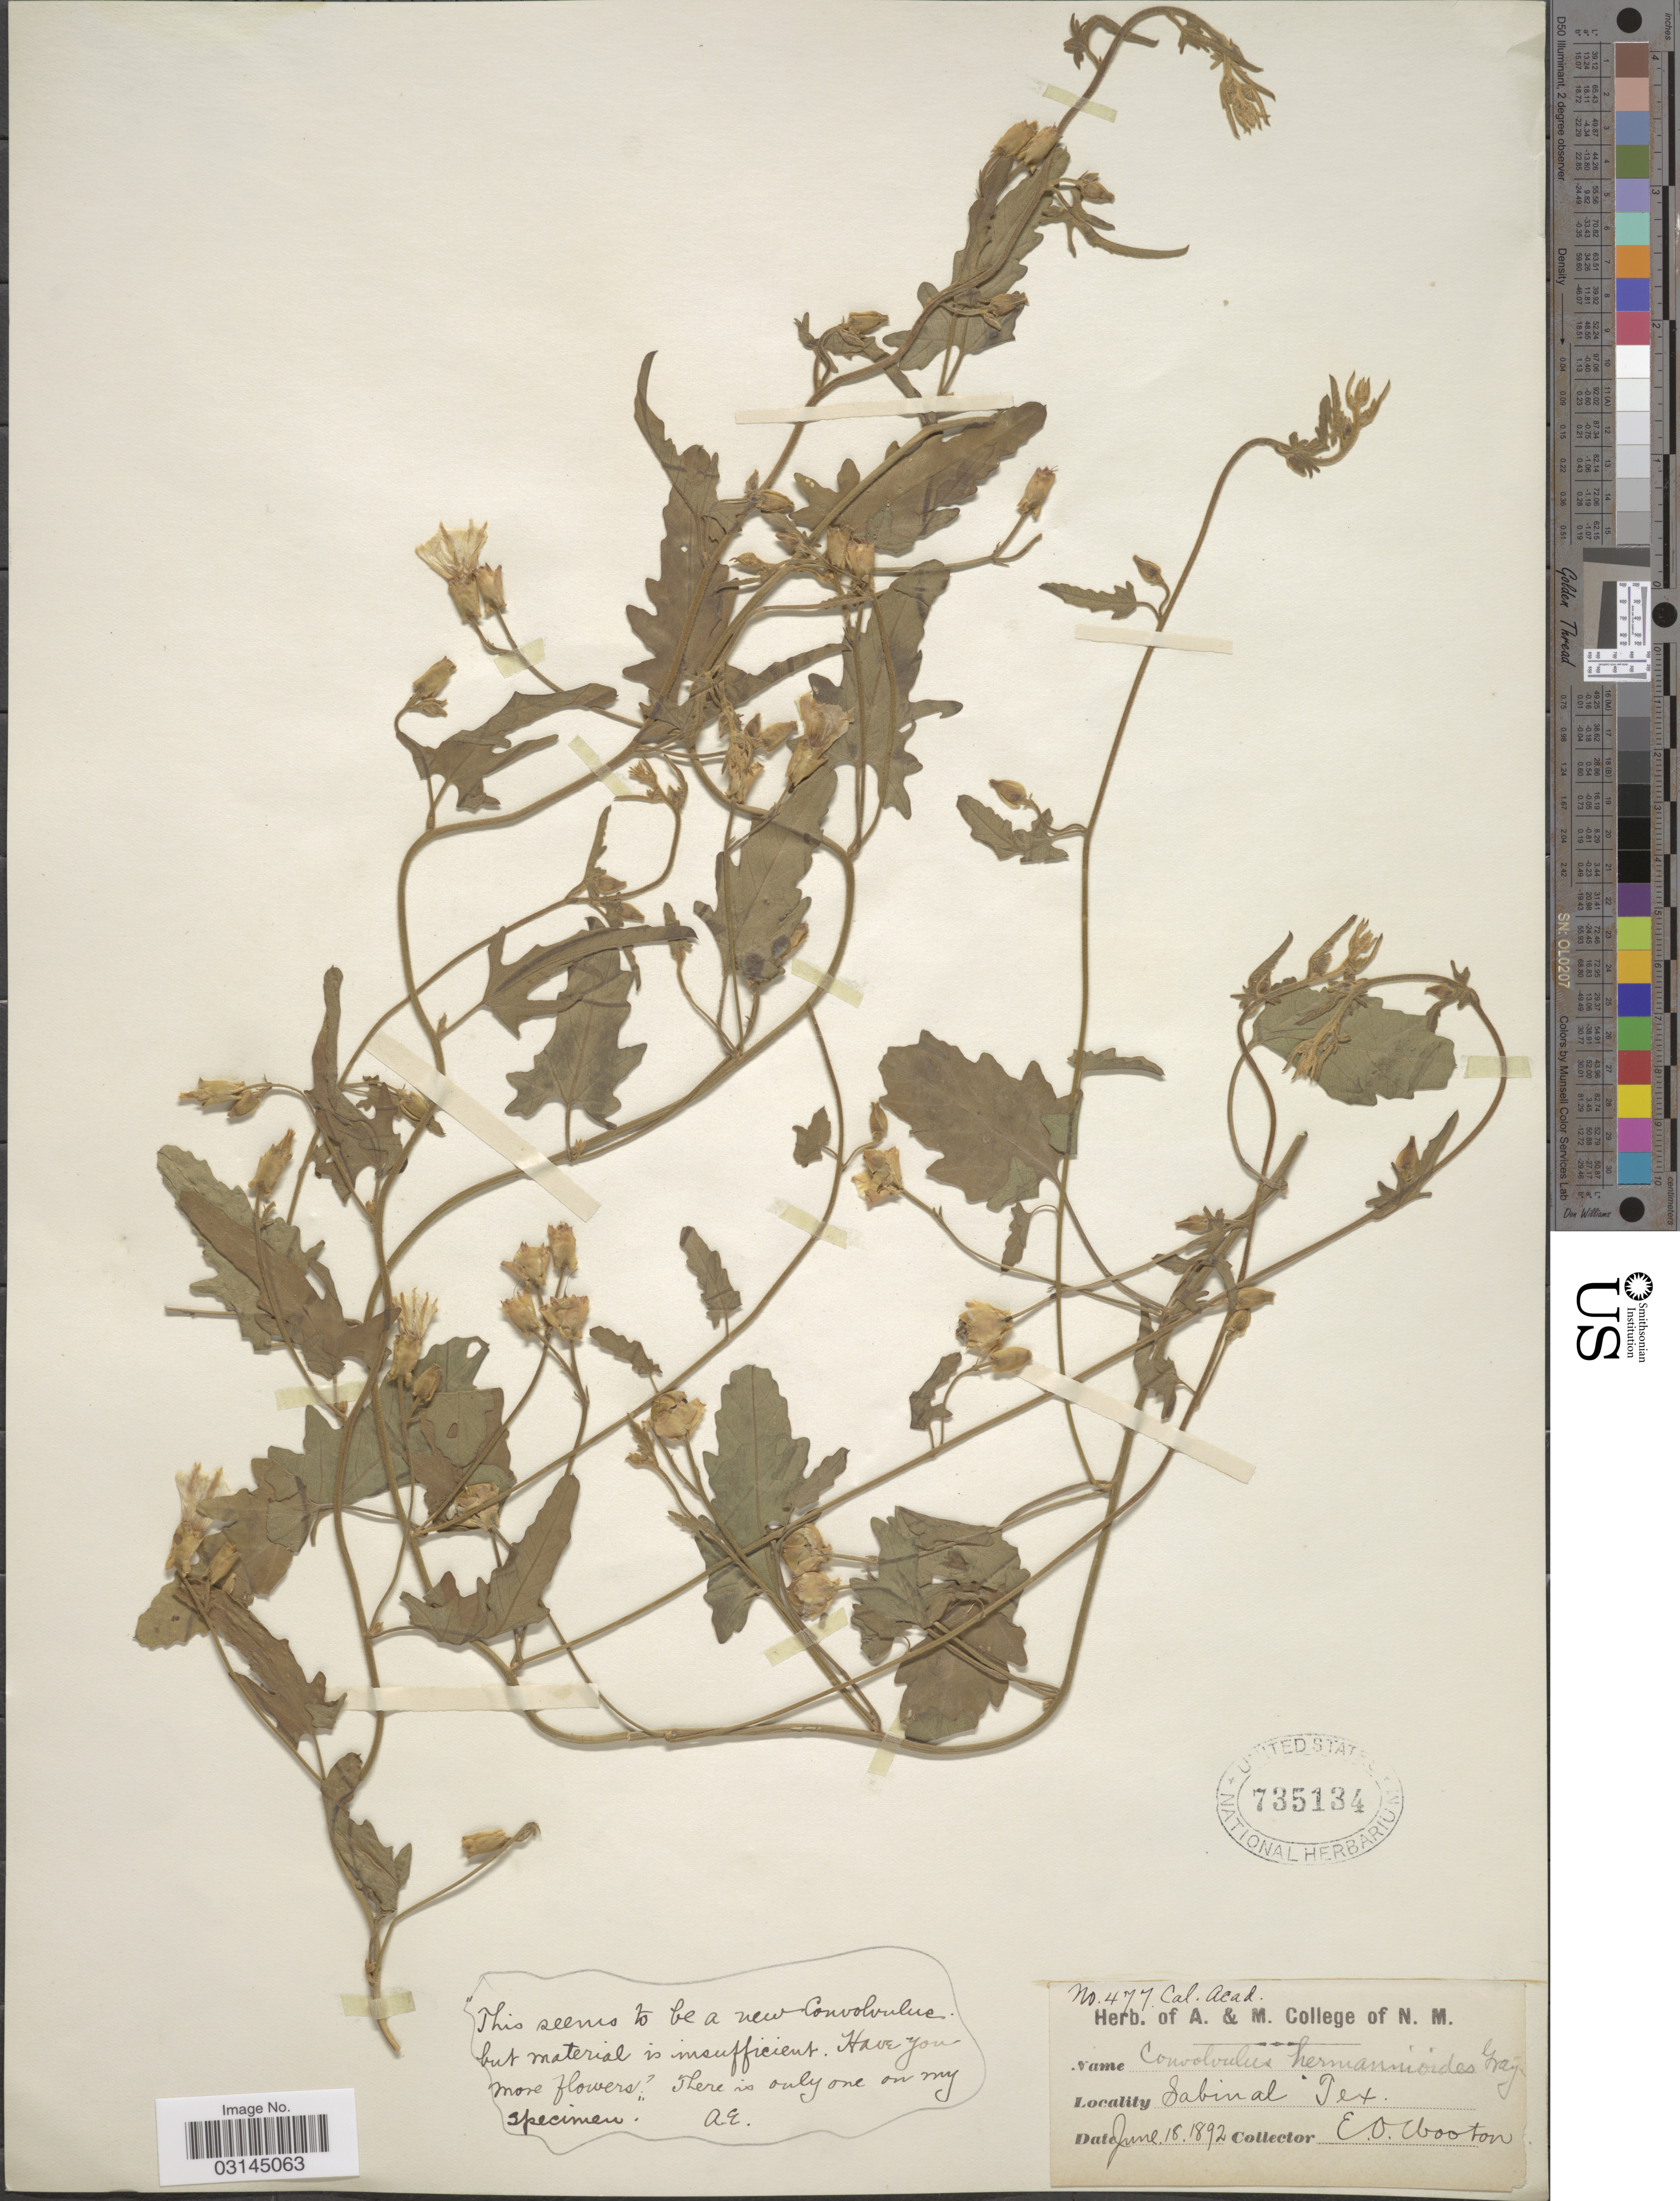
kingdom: Plantae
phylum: Tracheophyta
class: Magnoliopsida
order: Solanales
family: Convolvulaceae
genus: Convolvulus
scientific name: Convolvulus hermannioides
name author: A. Gray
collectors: E. O. Wooton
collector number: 477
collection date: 1892-06-18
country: United States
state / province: Texas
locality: Sabinal.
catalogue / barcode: US 735134